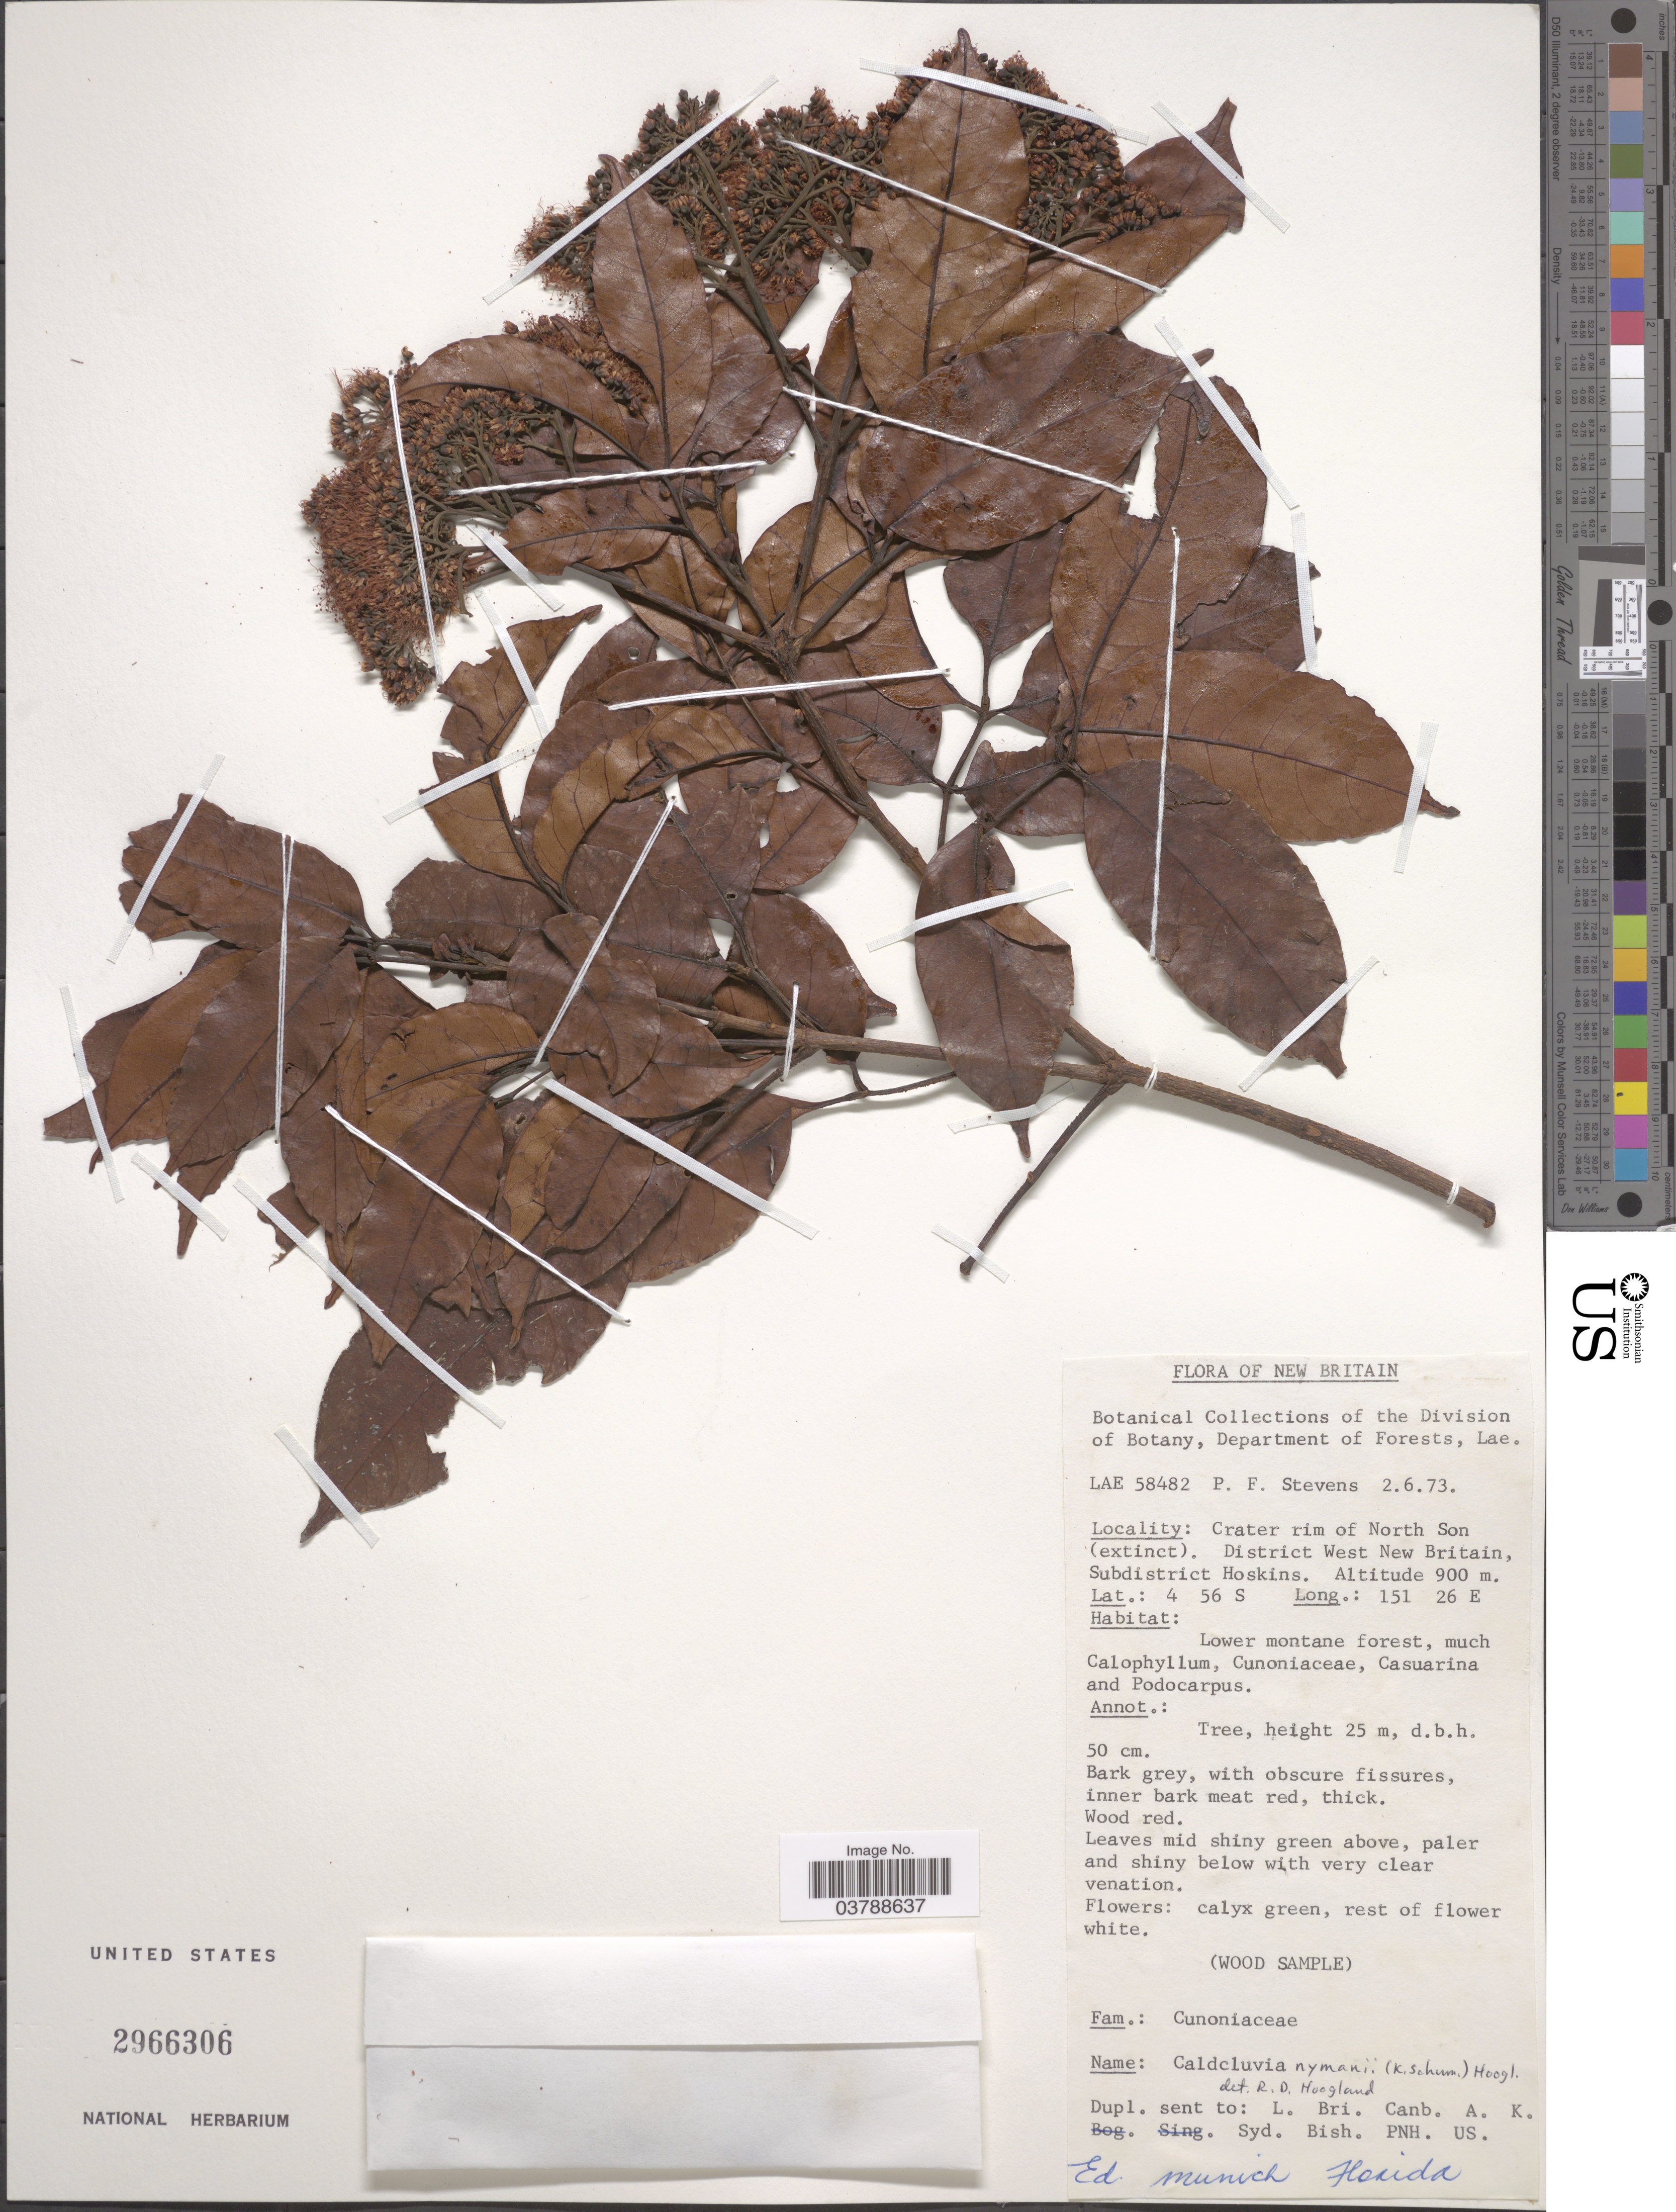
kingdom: Plantae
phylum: Tracheophyta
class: Magnoliopsida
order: Oxalidales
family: Cunoniaceae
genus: Opocunonia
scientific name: Opocunonia nymanii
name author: (K. Schum.) Schltr.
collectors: P. F. Stevens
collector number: LAE58482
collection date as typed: Transcribed d/m/y: 2/6/73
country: Papua New Guinea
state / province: West New Britain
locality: New Britain. Crater rim of North Son ( extinct). District West New Britain, Subdistrict Hoskins.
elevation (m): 900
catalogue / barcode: US 2966306